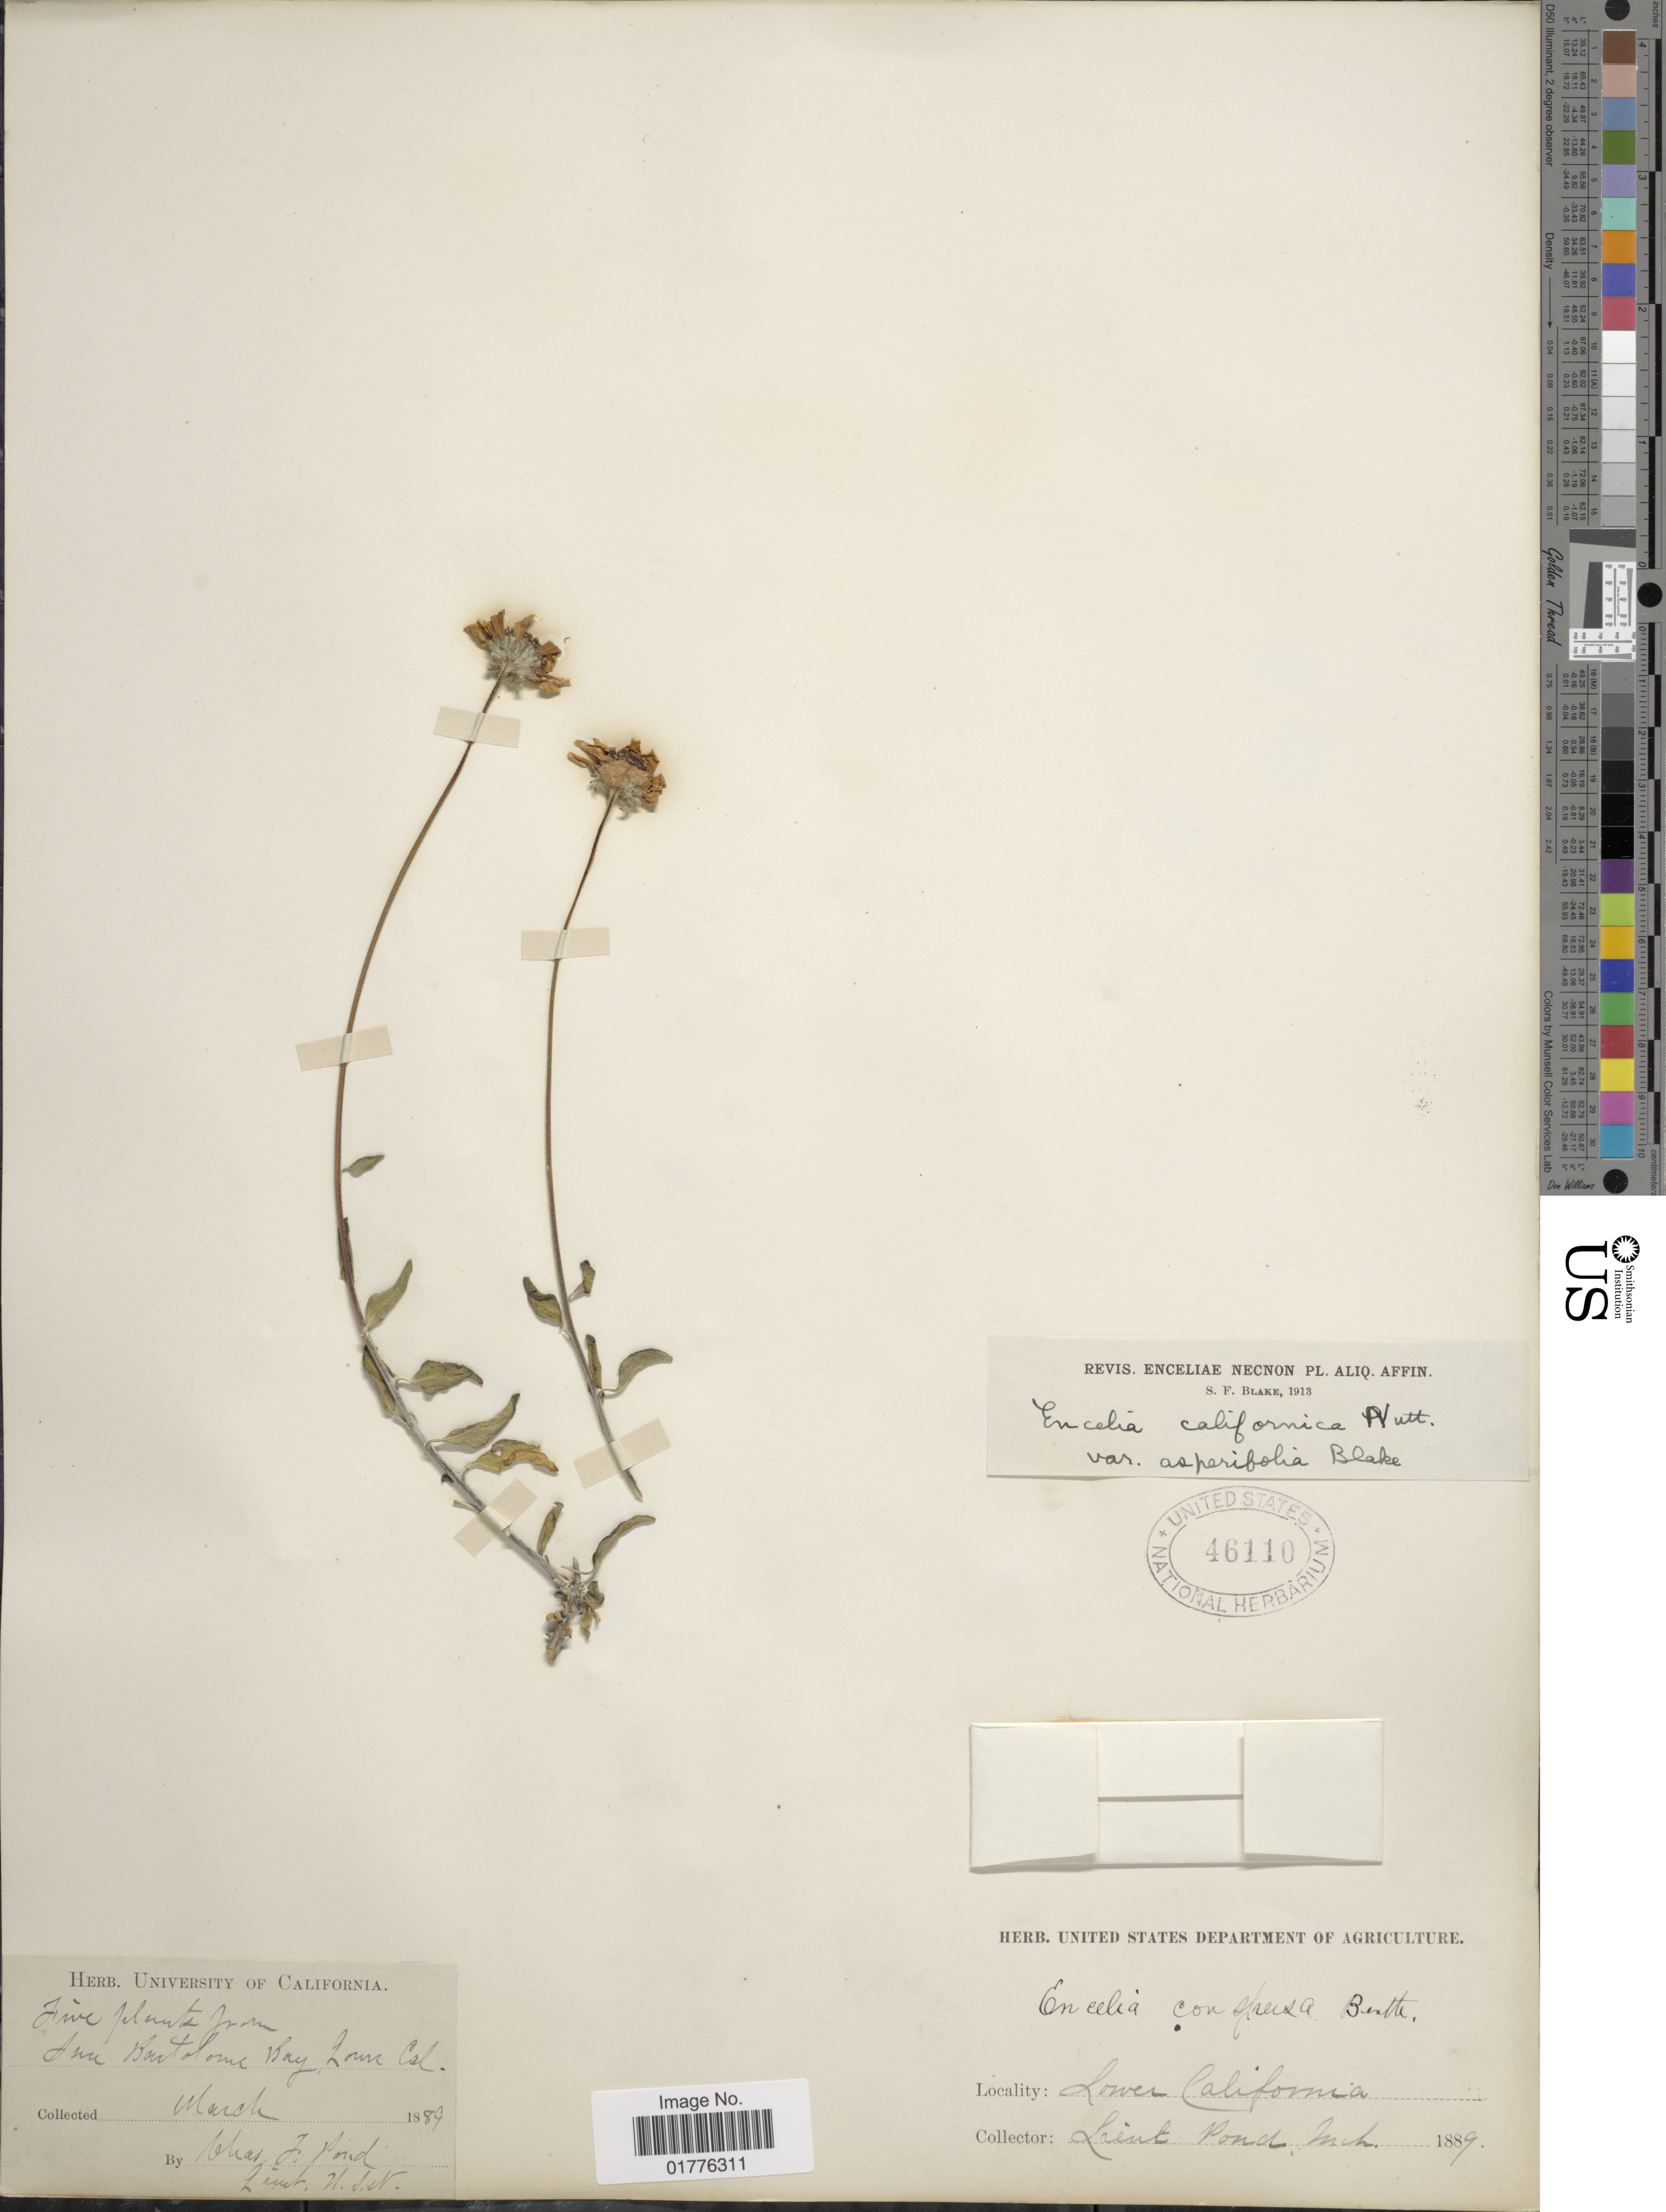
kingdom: Plantae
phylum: Tracheophyta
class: Magnoliopsida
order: Asterales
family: Asteraceae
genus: Encelia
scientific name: Encelia californica var. asperifolia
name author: S.F. Blake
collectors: C. Pond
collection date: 1889-03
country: Mexico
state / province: Baja California Sur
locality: Lower California, San Bartolome Bay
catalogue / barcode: US 46110